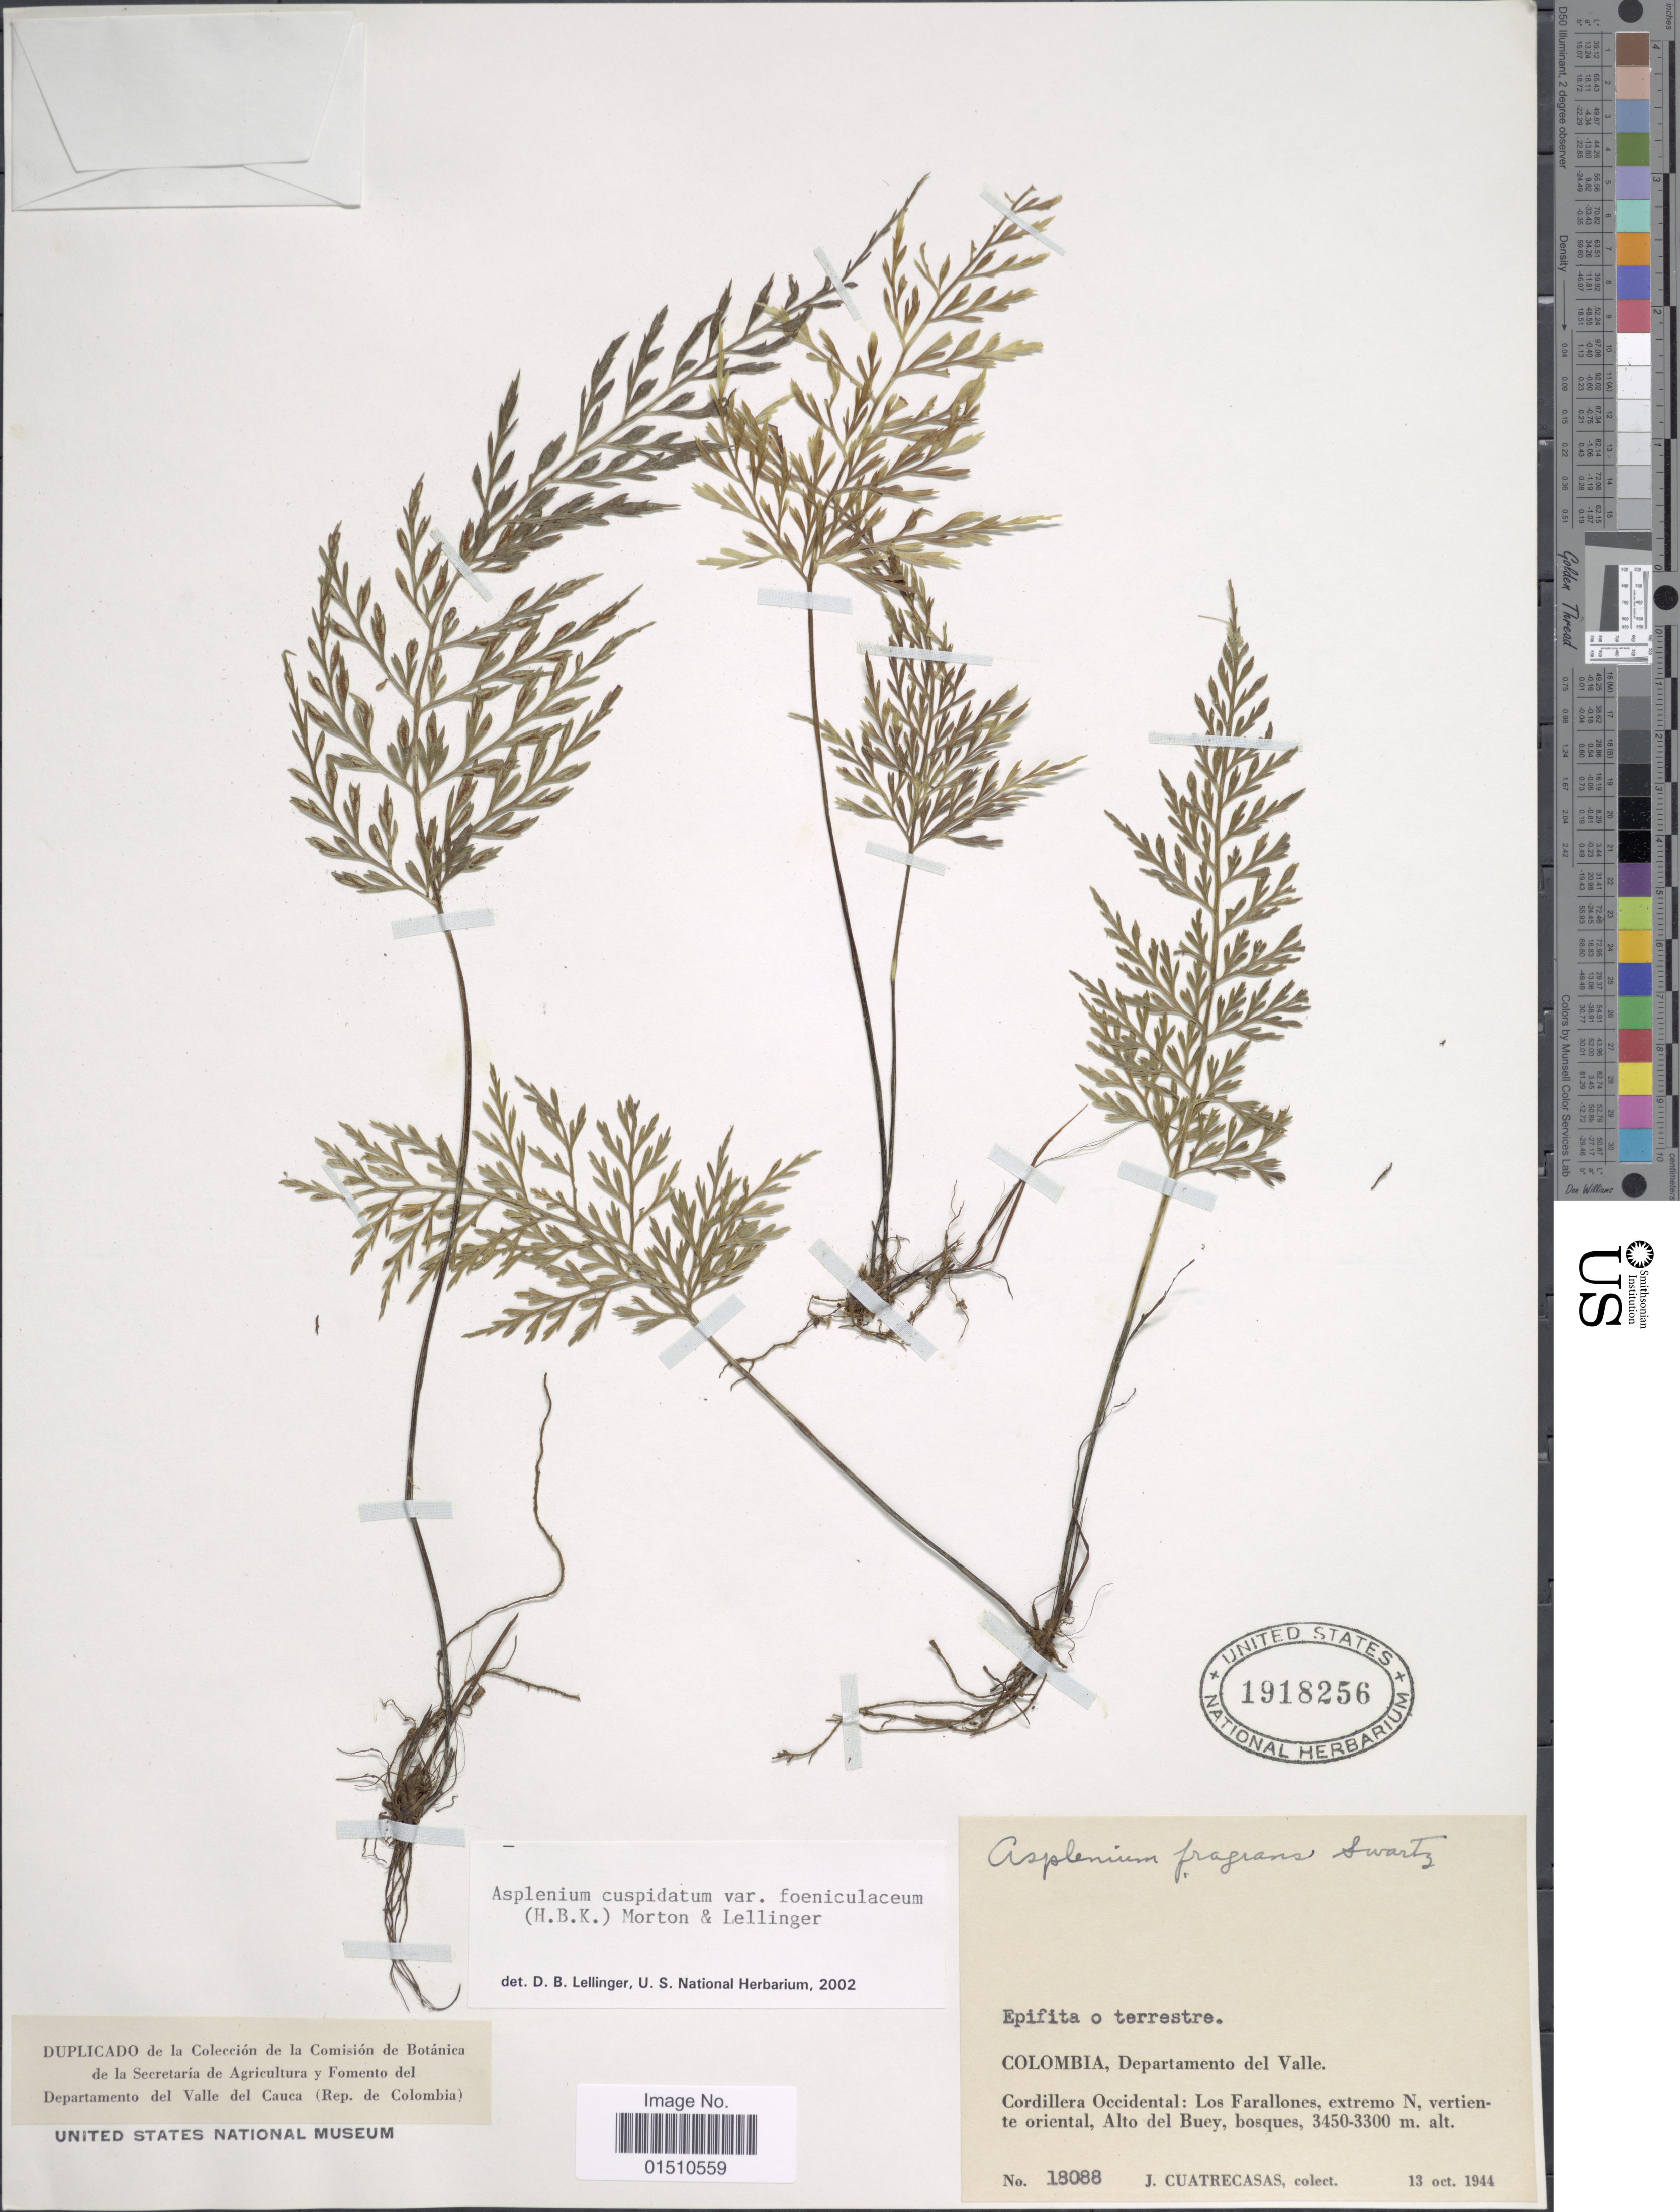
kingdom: Plantae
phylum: Tracheophyta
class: Polypodiopsida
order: Polypodiales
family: Aspleniaceae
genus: Asplenium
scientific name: Asplenium cuspidatum var. abrotanoides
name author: (C. Presl) C.V. Morton & Lellinger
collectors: J. Cuatrecasas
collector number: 18088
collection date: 1944-10-13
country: Colombia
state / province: Valle del Cauca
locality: Colombia, Departamento del Valle, Cordillera Occidental: los Farrallones, extremo N, vertiente oriental. Alto Buey, Bosques.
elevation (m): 3300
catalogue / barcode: US 1918256